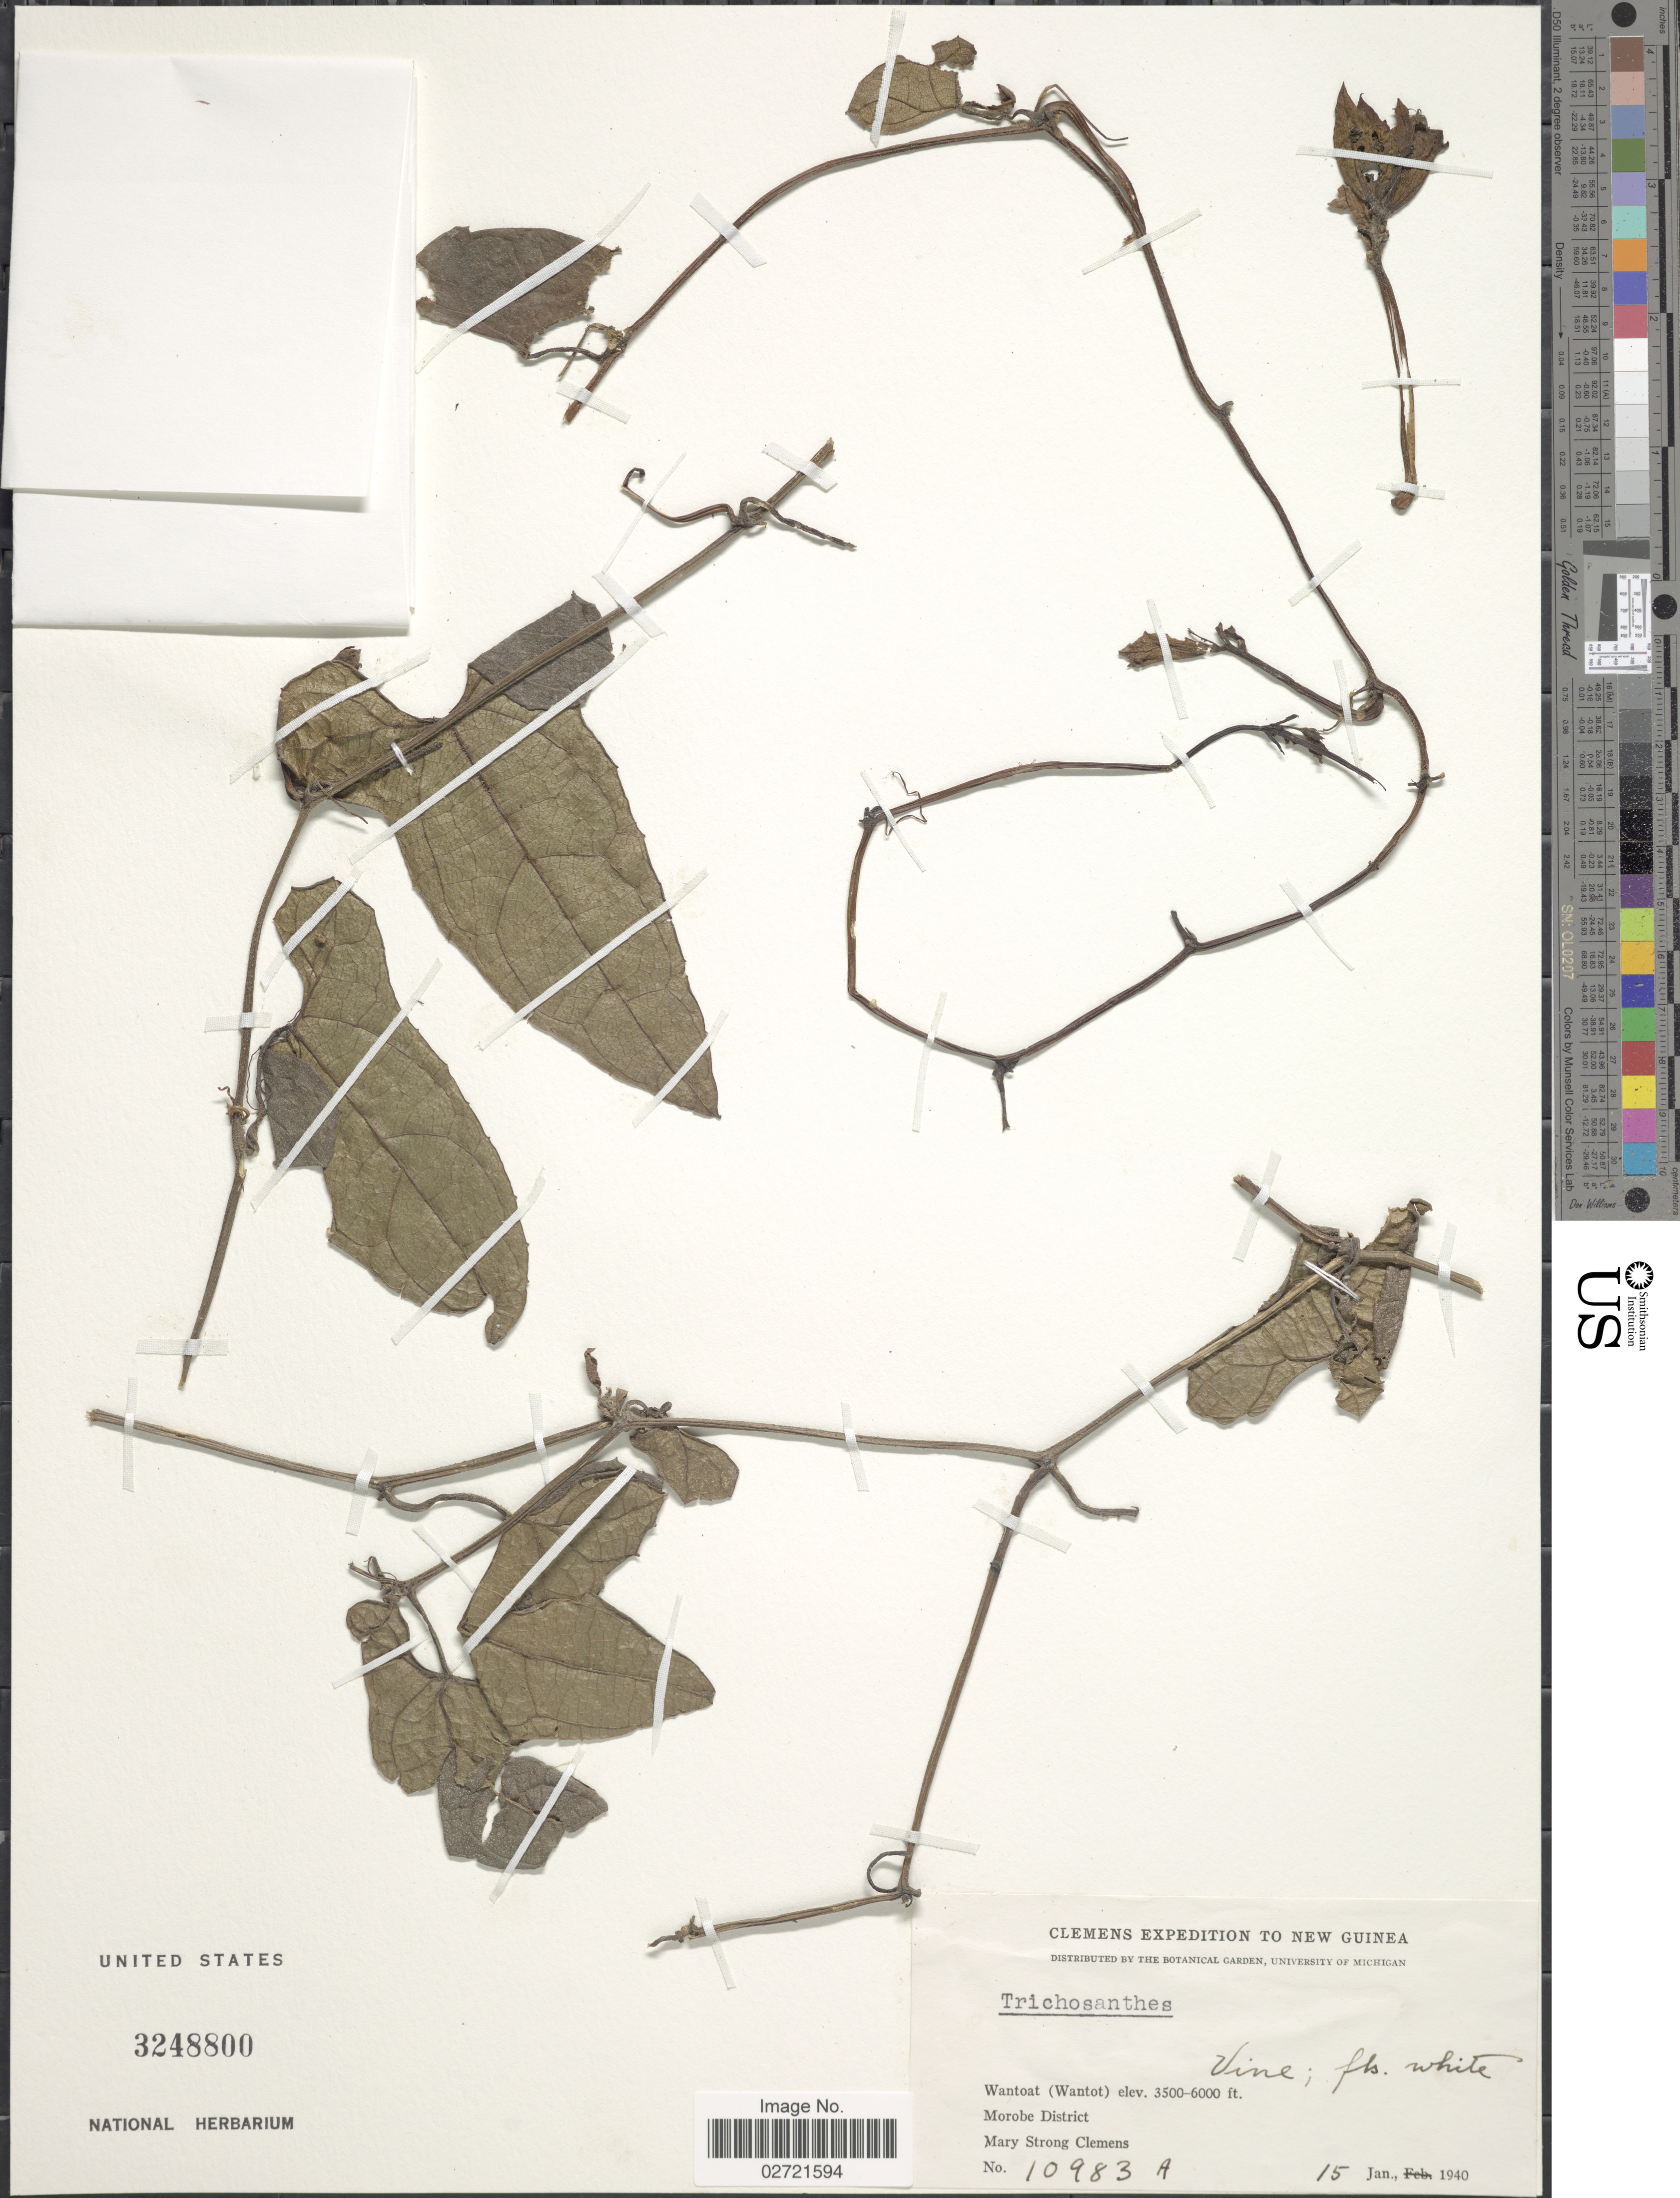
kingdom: Plantae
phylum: Tracheophyta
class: Magnoliopsida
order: Cucurbitales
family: Cucurbitaceae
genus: Trichosanthes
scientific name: Trichosanthes sp.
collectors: M. S. Clemens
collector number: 10983A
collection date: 1940-01-15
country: Papua New Guinea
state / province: Morobe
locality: Wantota (Wantot) Morobe District) New Guinea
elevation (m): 1067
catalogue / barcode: US 3248800